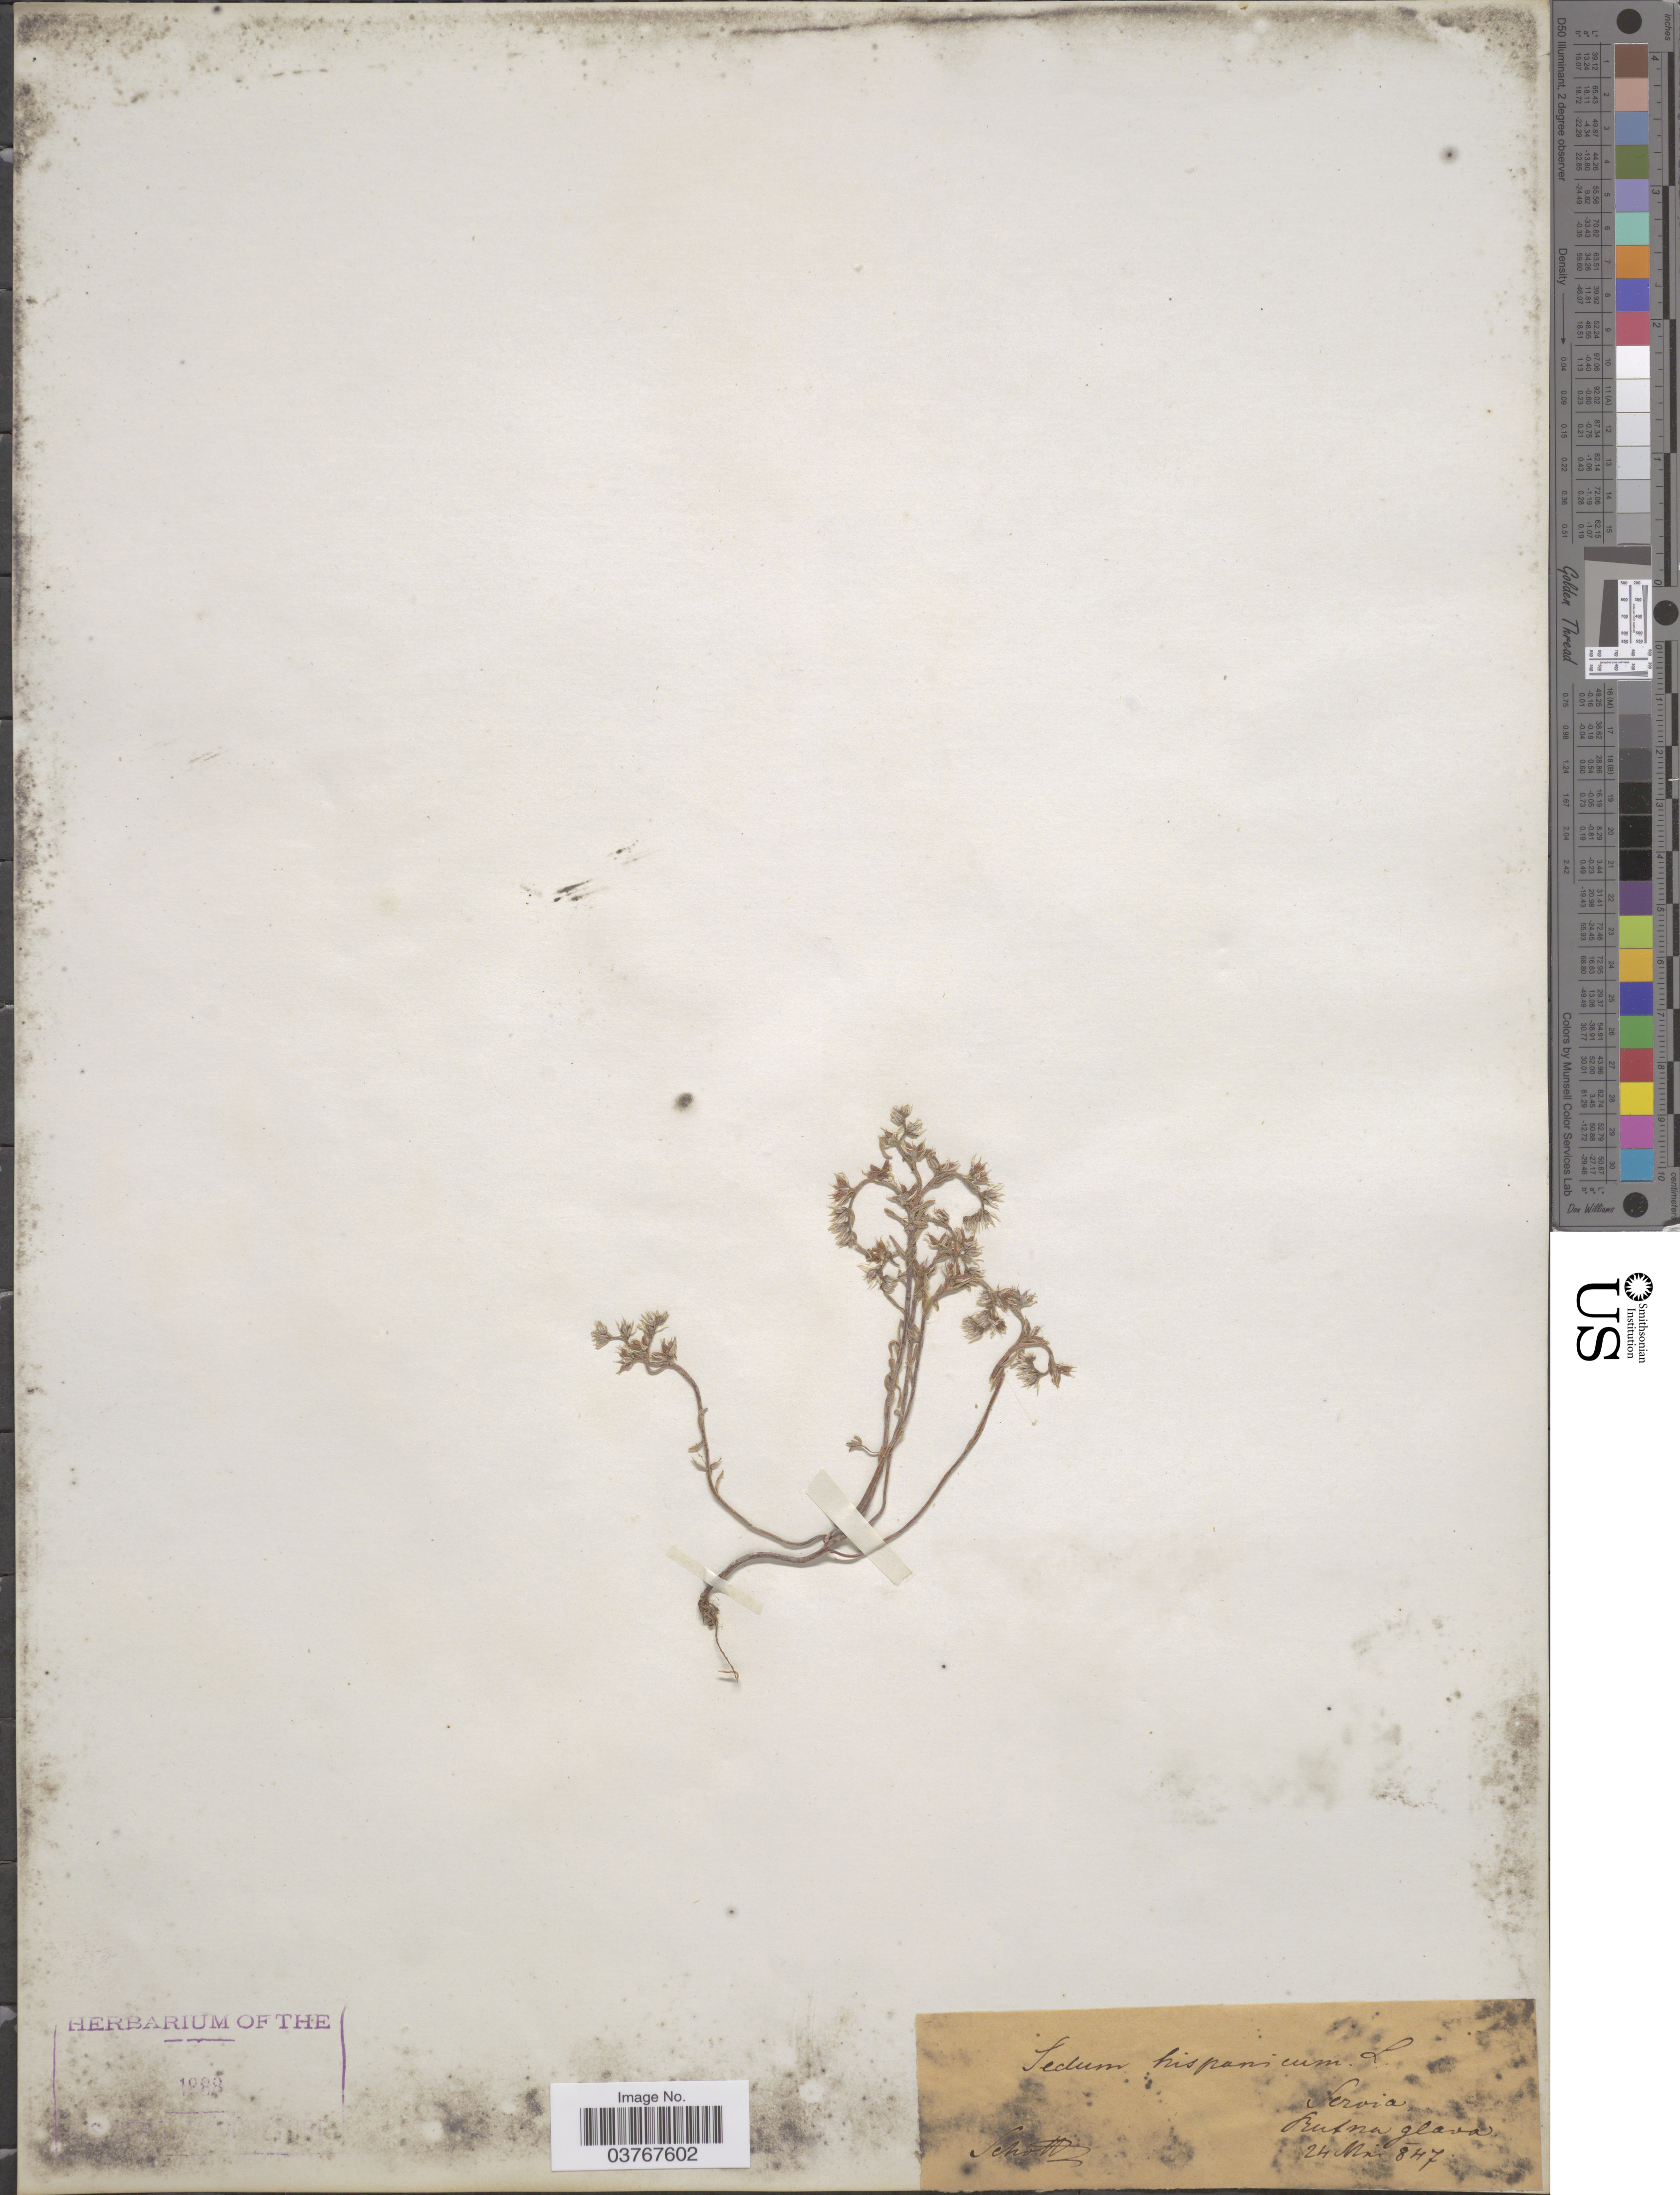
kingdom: Plantae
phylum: Tracheophyta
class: Magnoliopsida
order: Saxifragales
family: Crassulaceae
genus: Sedum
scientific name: Sedum hispanicum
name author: L.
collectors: Schott, --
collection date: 1847-05-24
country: Serbia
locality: Servia, Rutna glava [Rudna Glava]